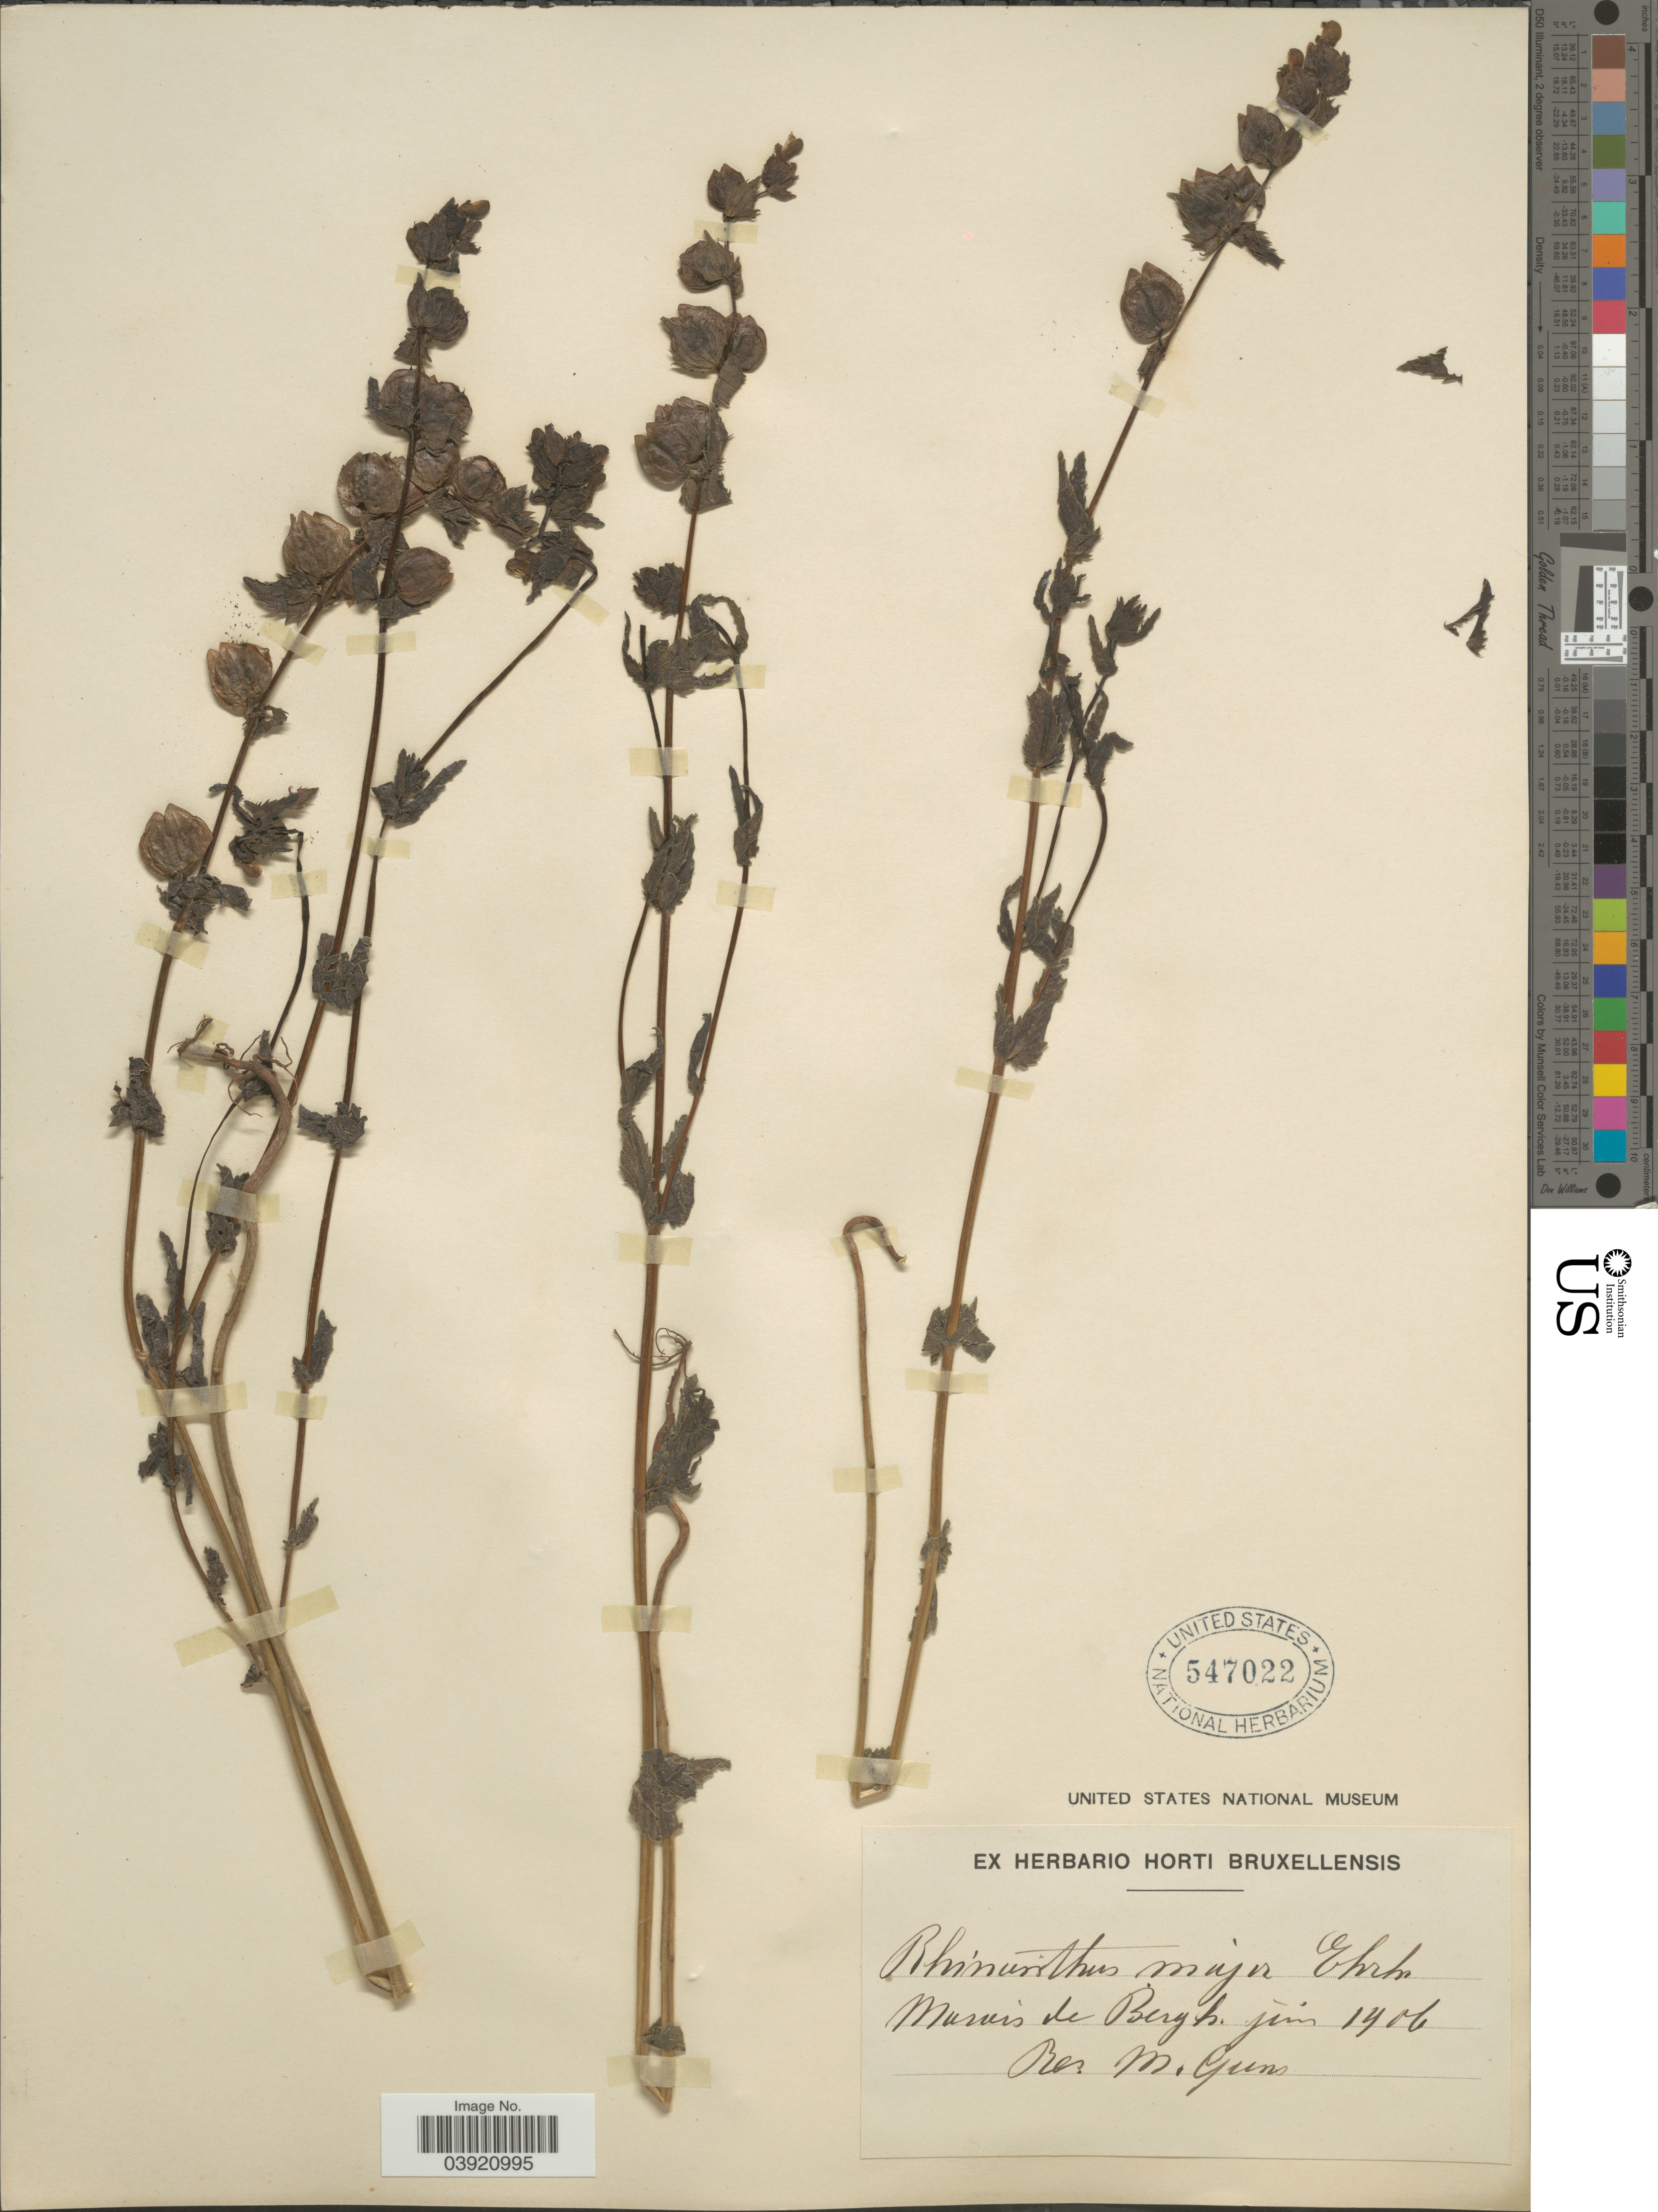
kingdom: Plantae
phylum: Tracheophyta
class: Magnoliopsida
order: Lamiales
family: Orobanchaceae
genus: Rhinanthus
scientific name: Rhinanthus major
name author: L.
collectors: M. Guns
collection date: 1906-06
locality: Murvis de Bergh. [interpreted]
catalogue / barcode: US 547022